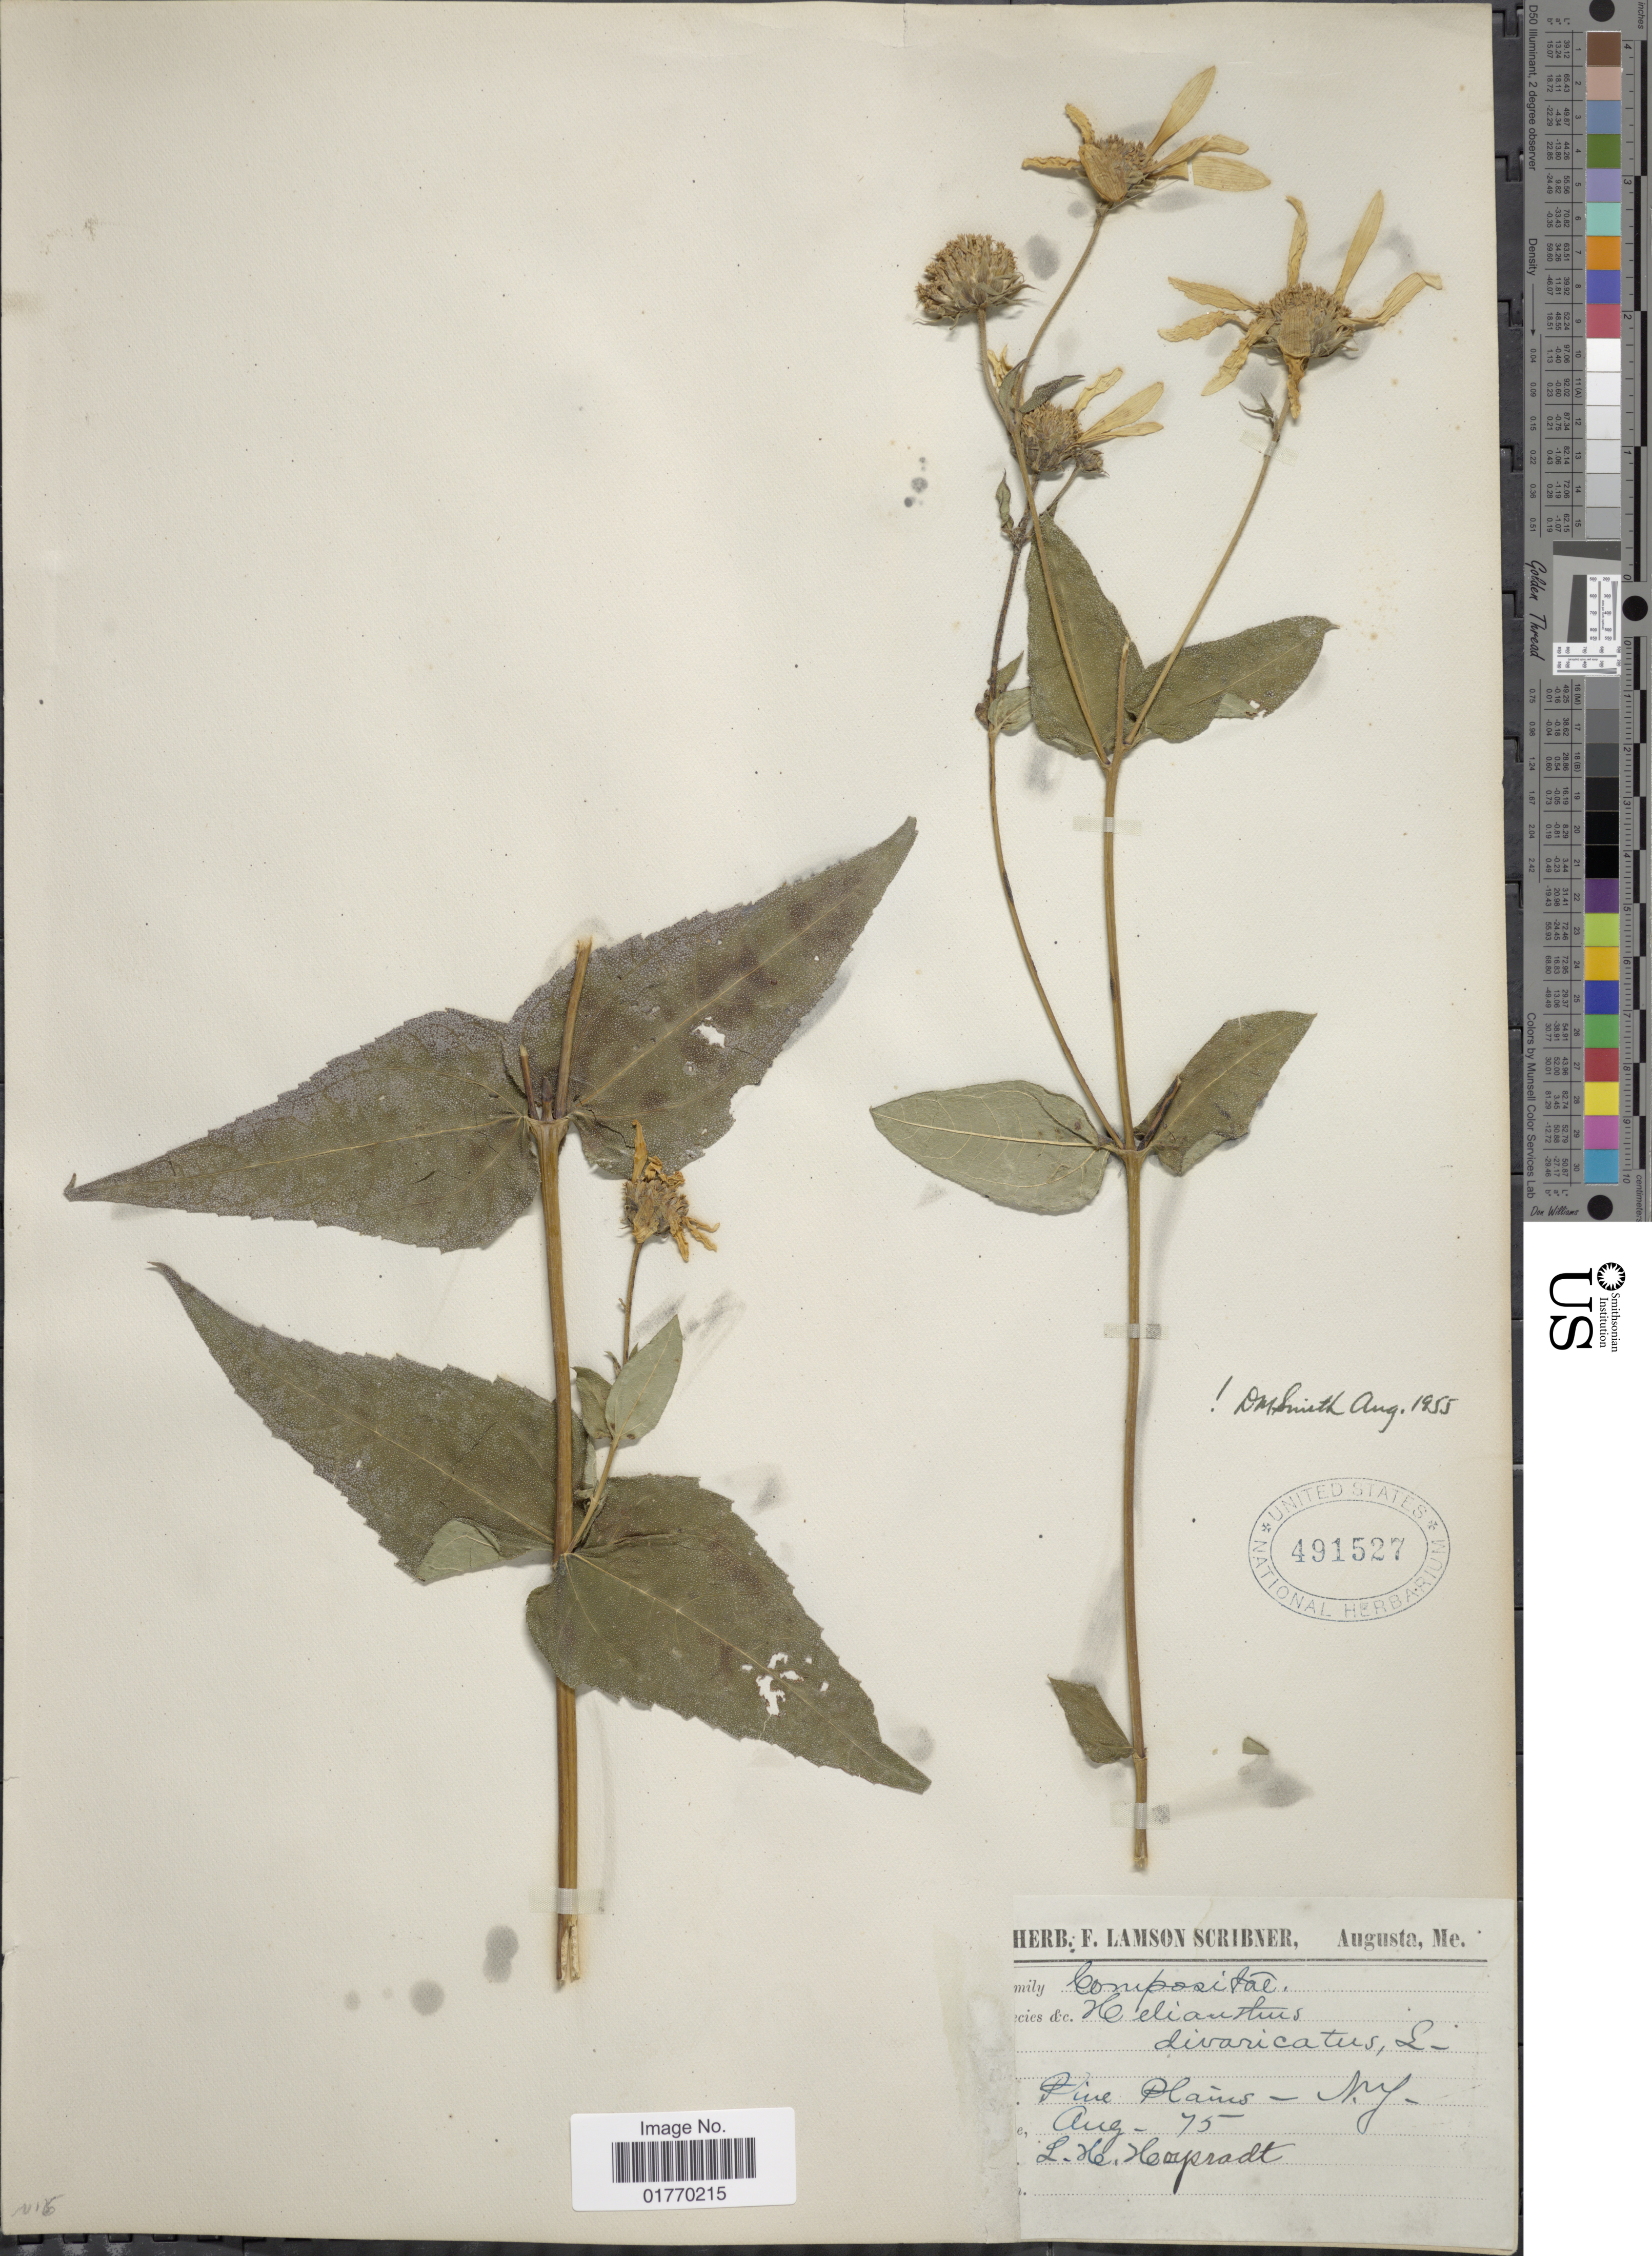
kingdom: Plantae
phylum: Tracheophyta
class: Magnoliopsida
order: Asterales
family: Asteraceae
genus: Helianthus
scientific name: Helianthus divaricatus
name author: L.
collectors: L. Horpradt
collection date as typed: Transcribed d/m/y: /8/75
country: United States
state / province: New York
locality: Pine Plains, N. Y.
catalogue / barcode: US 491527